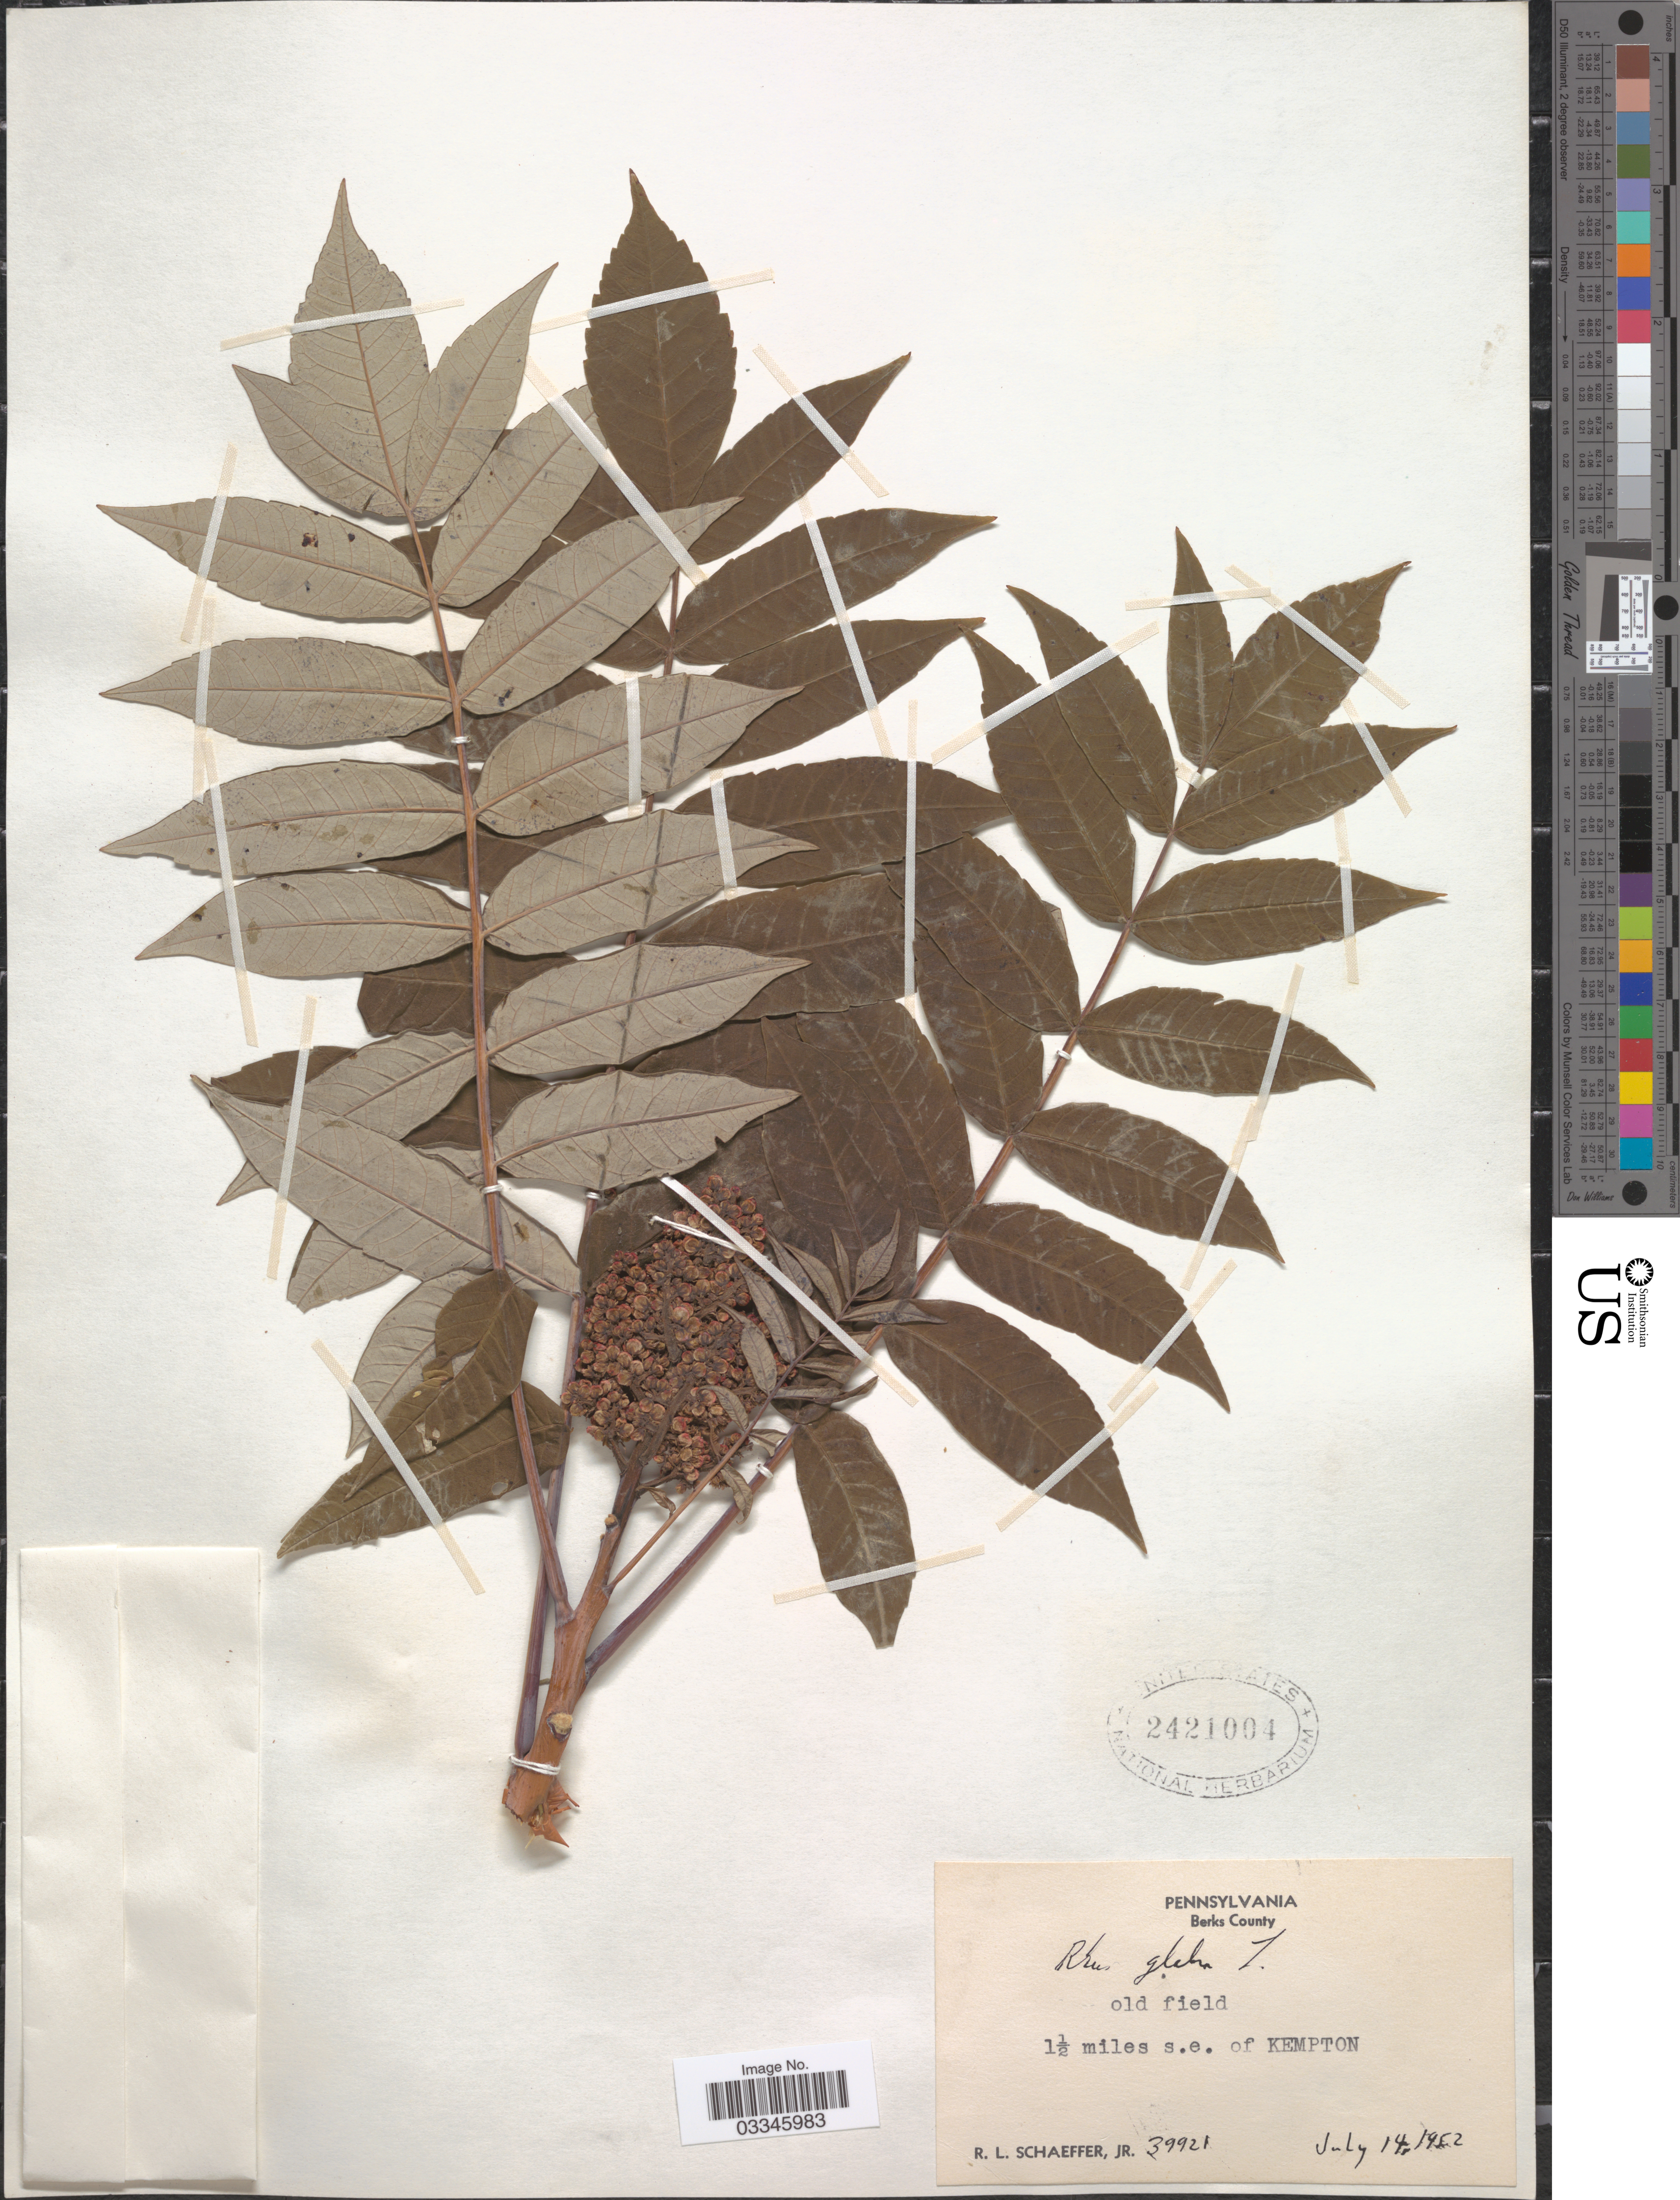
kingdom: Plantae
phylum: Tracheophyta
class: Magnoliopsida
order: Sapindales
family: Anacardiaceae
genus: Rhus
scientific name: Rhus glabra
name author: L.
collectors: R. L. Schaeffer Jr.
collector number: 39921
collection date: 1952-07-14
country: United States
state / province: Pennsylvania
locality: Berks County. 1½ miles s.e. of Kempton.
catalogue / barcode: US 2421004